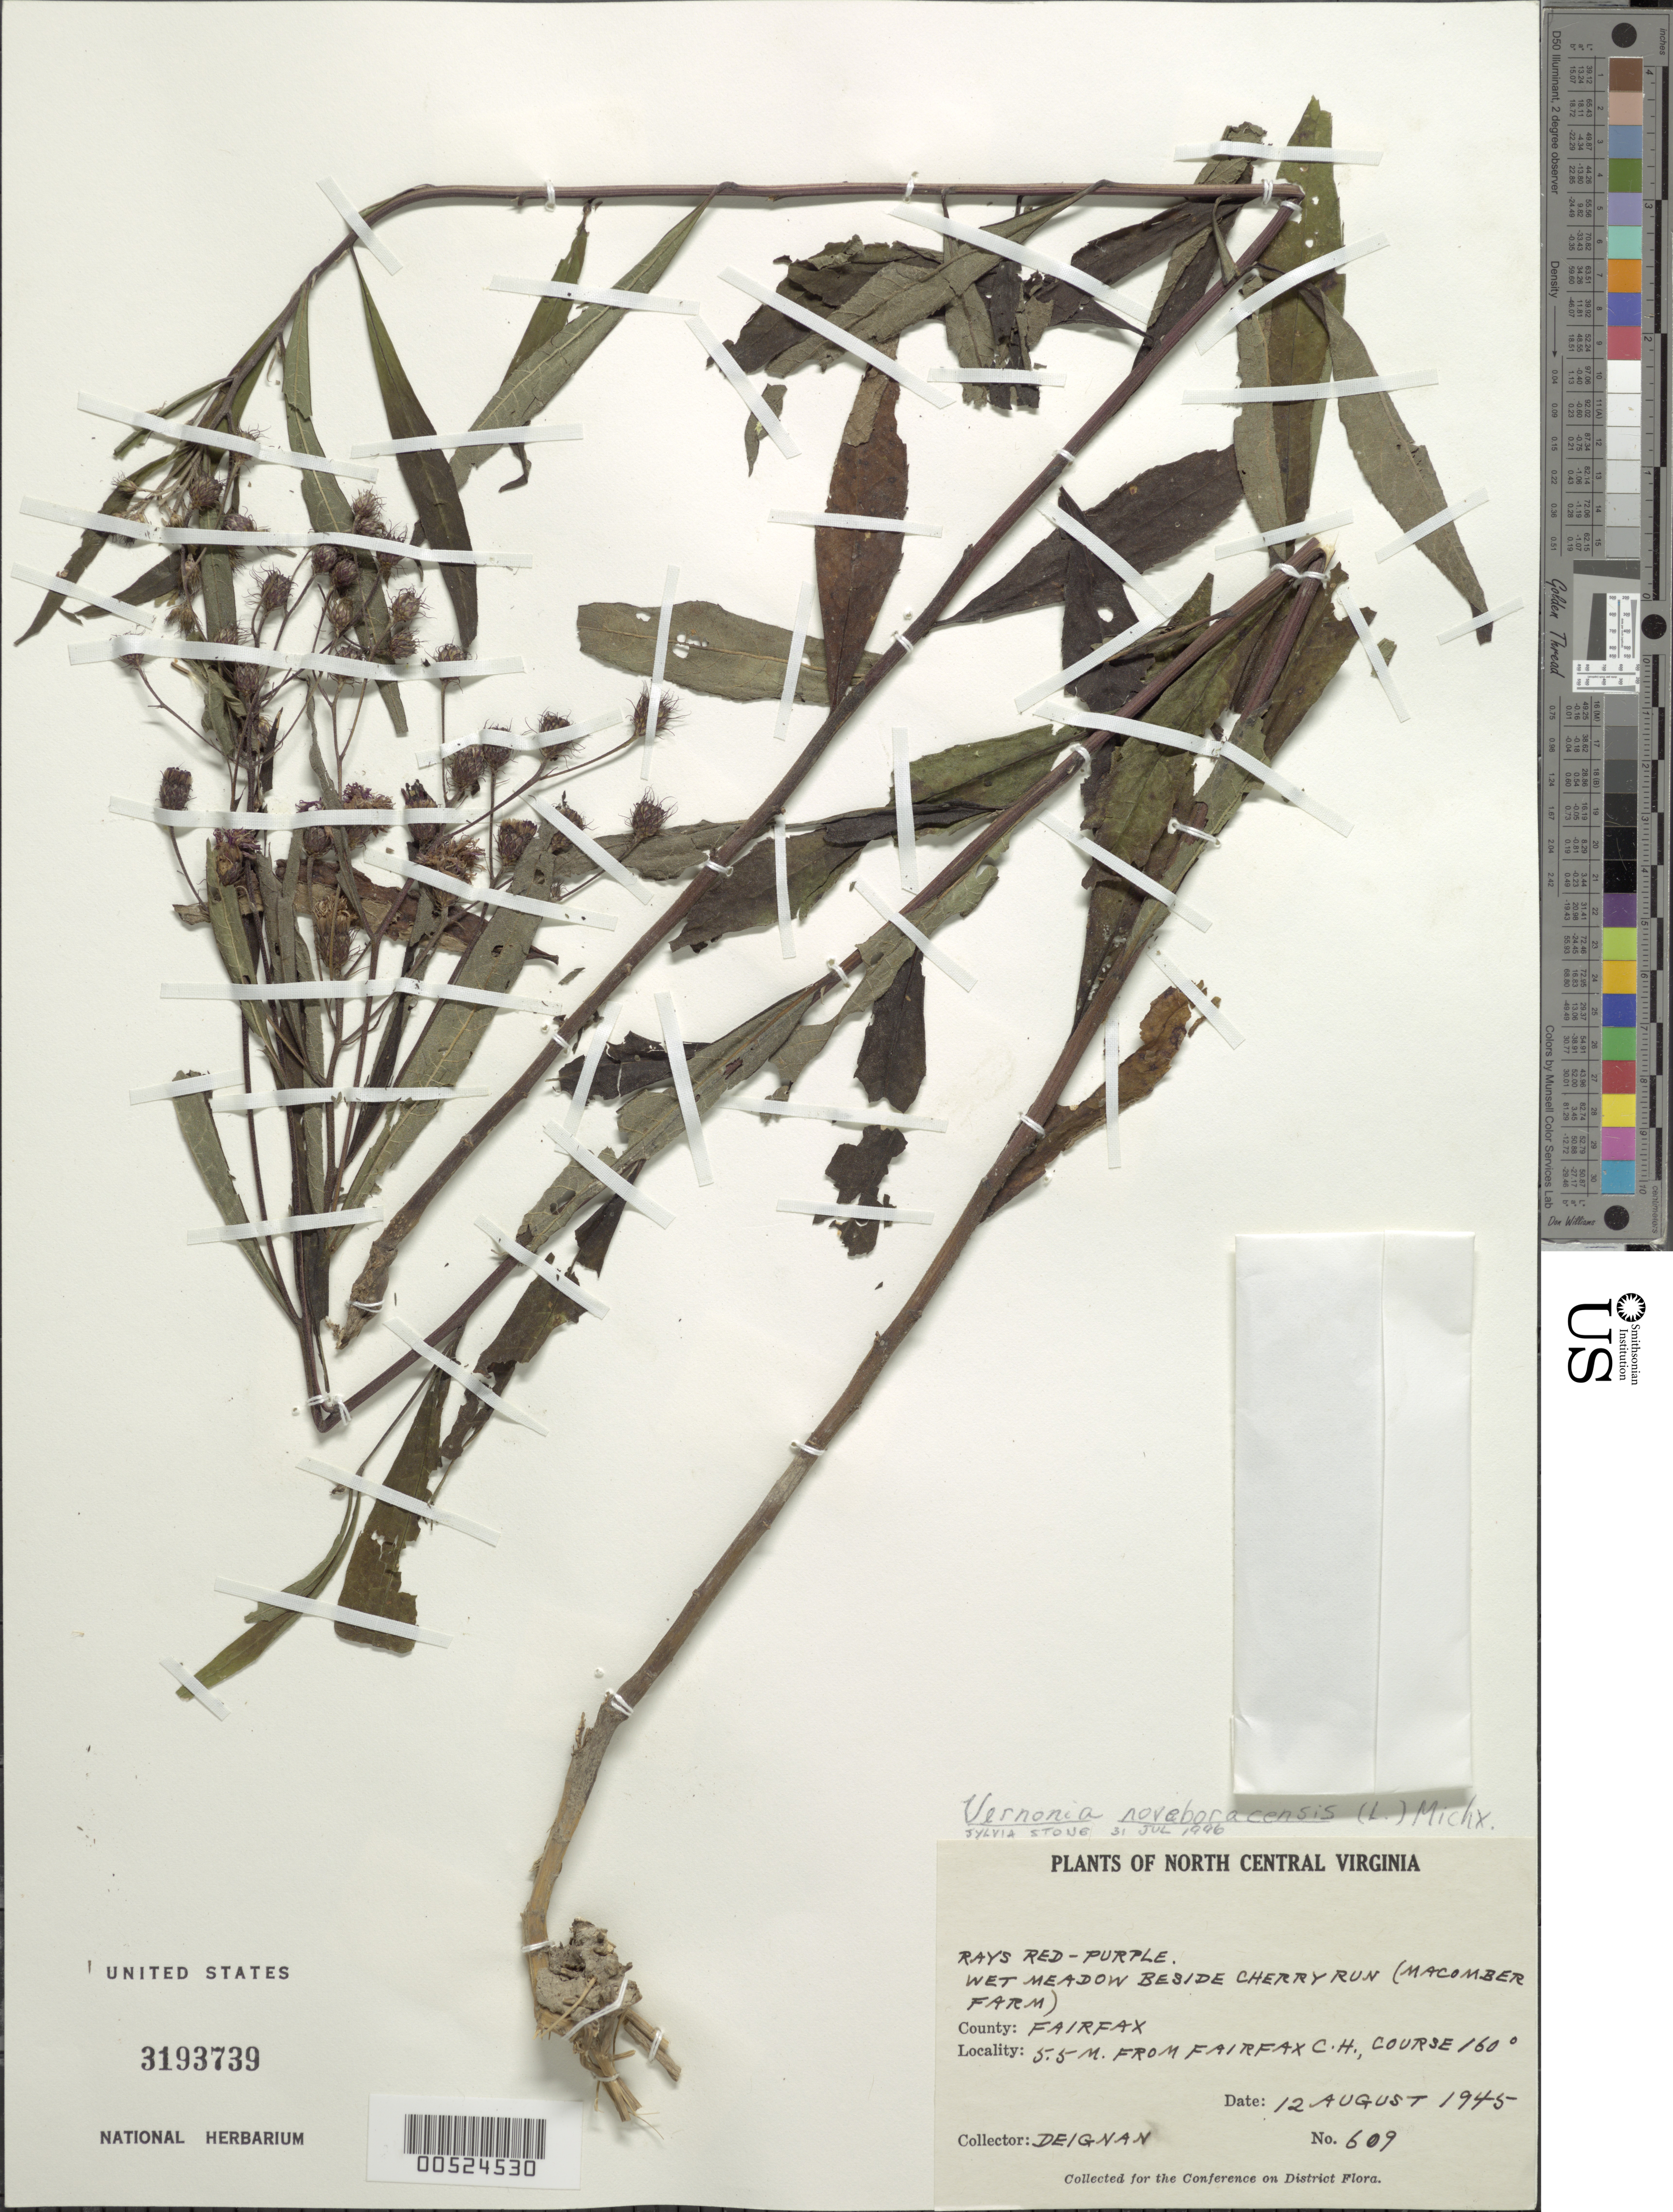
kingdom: Plantae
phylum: Tracheophyta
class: Magnoliopsida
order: Asterales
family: Asteraceae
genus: Vernonia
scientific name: Vernonia noveboracensis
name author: (L.) Michx.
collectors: H. Deignan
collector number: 609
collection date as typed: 12 Aug 1945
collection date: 1945-08-12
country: United States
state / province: Virginia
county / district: Fairfax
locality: Fairfax Courthouse, 5.5 Mi.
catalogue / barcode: US 3193739